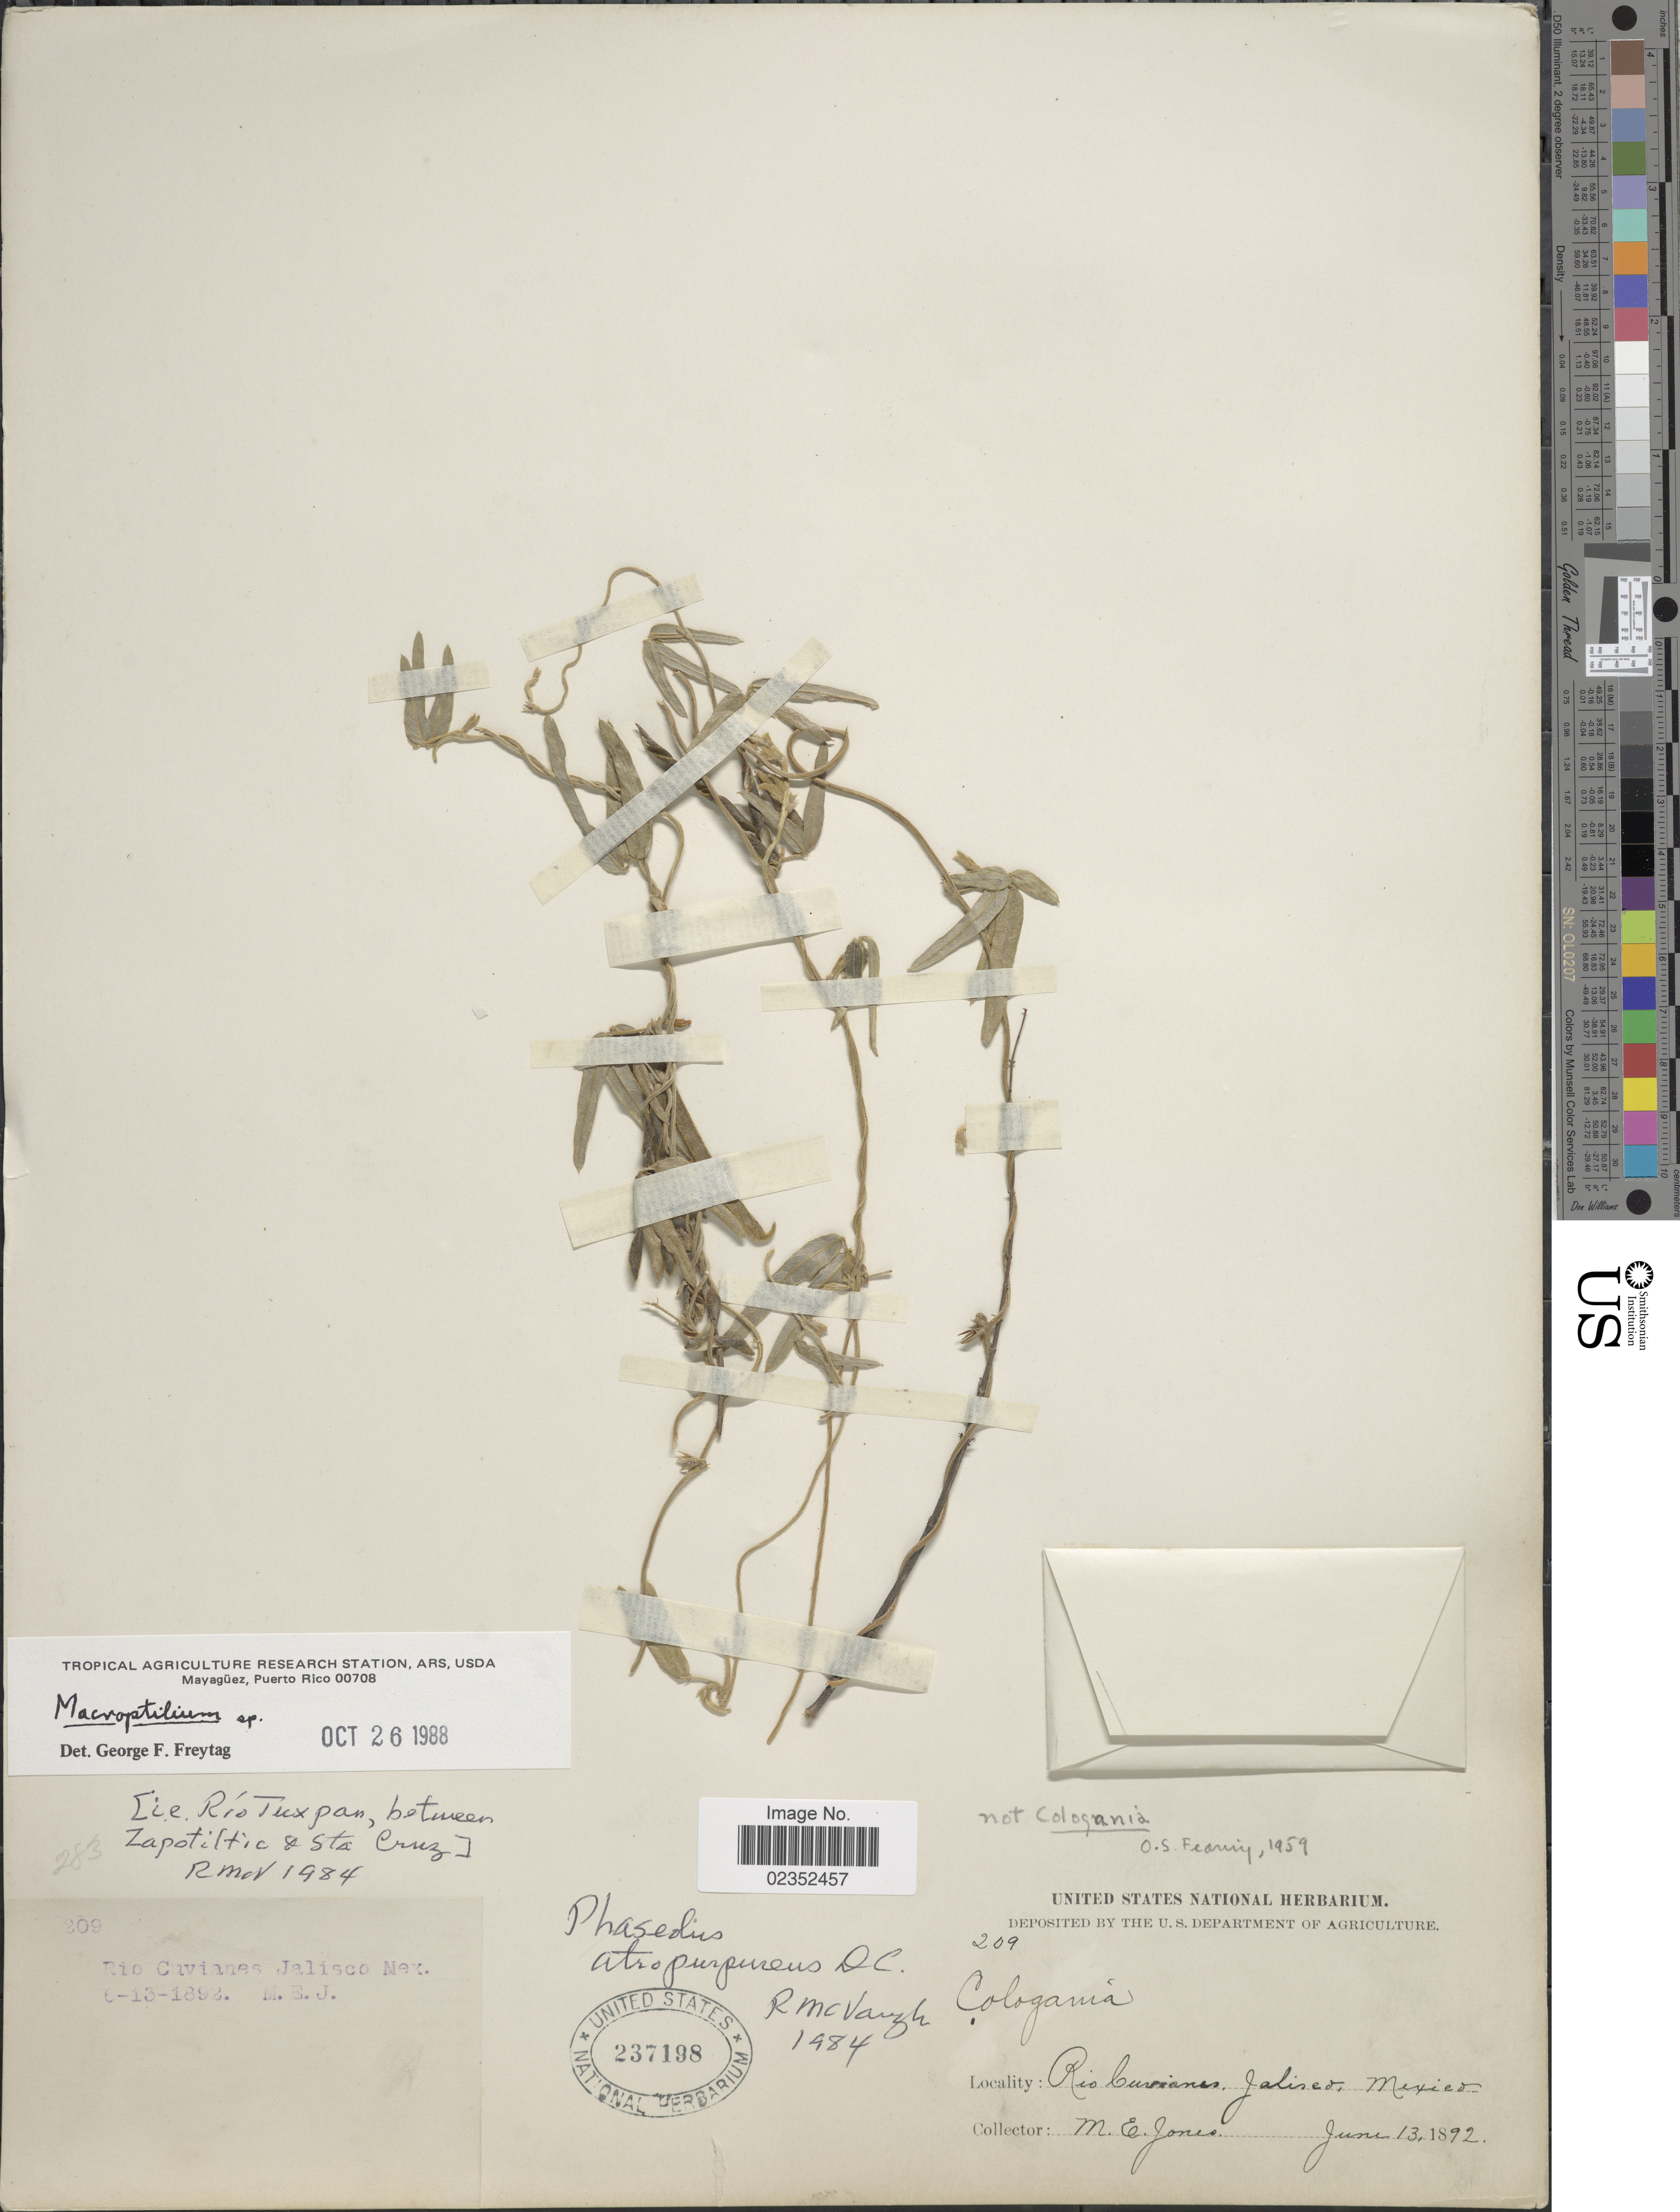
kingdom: Plantae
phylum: Tracheophyta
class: Magnoliopsida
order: Fabales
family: Fabaceae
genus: Macroptilium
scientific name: Macroptilium gibbosifolium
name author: (Ortega) A. Delgado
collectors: M. E. Jones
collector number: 209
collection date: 1892-06-13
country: Mexico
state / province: Jalisco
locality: Rio Cuvianes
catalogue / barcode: US 237198